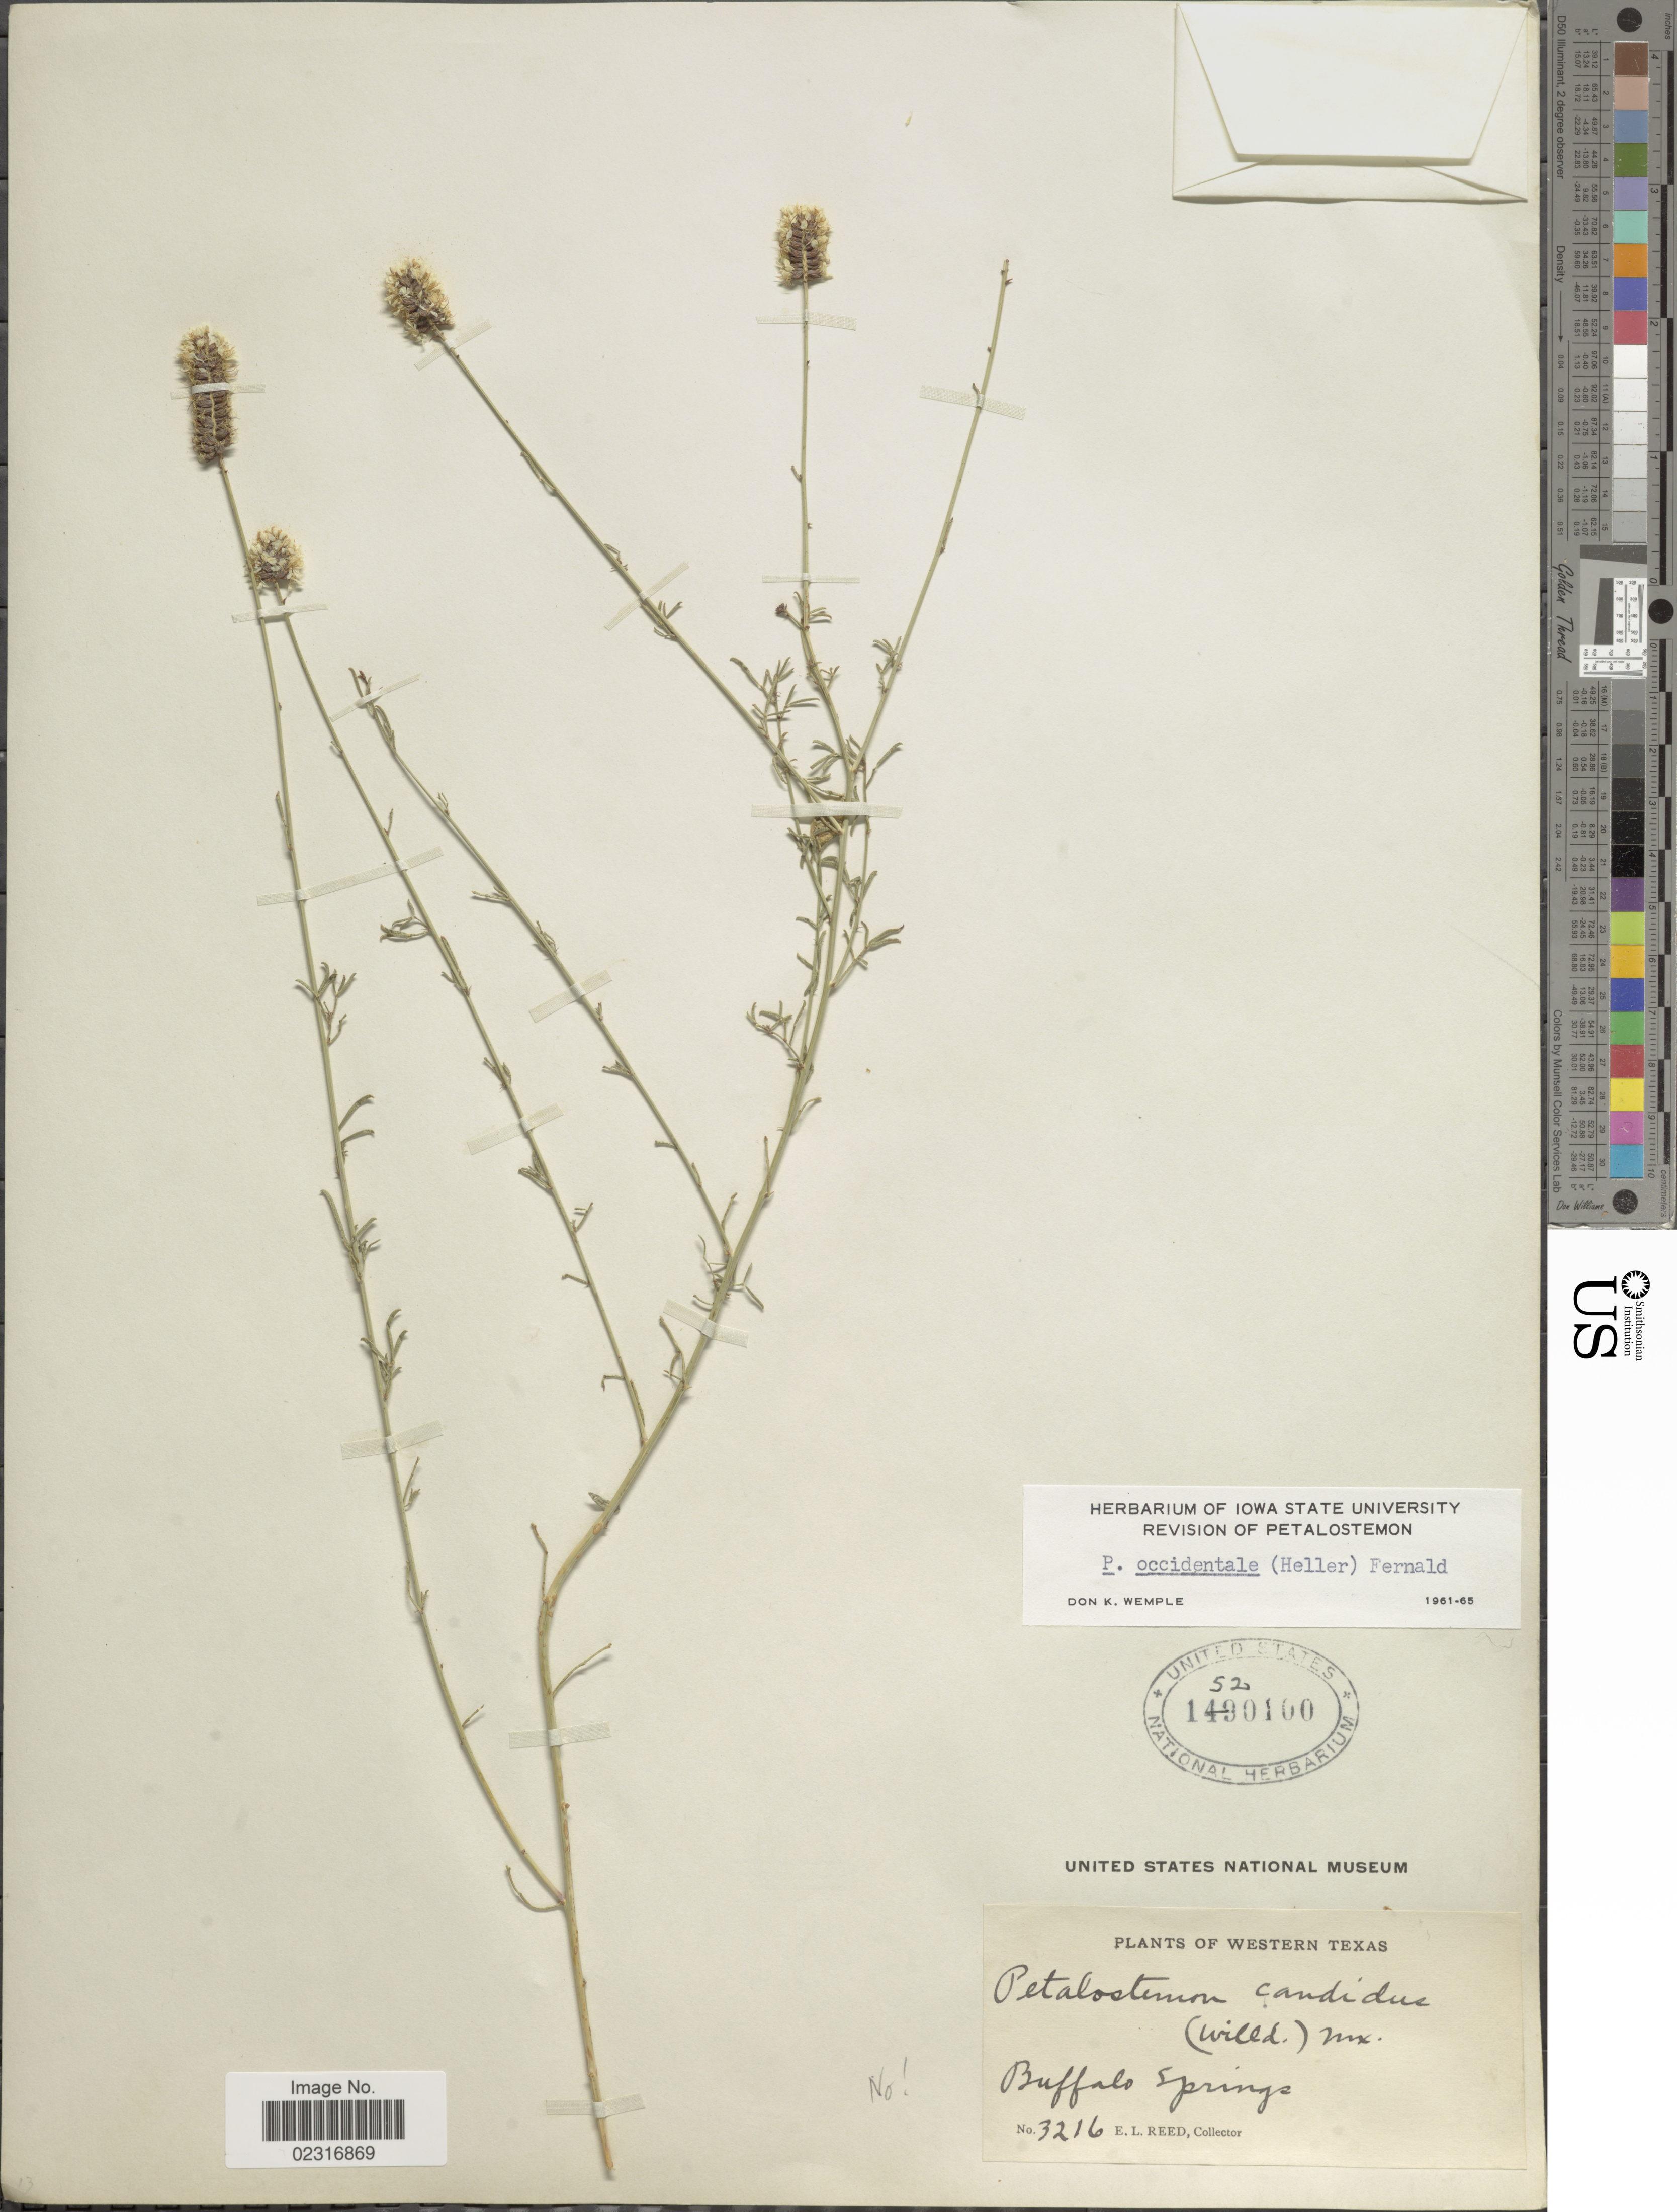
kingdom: Plantae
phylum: Tracheophyta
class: Magnoliopsida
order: Fabales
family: Fabaceae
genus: Dalea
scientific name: Dalea candida var. oligophylla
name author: (Torr) Shinners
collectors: E. Reed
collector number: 3216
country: United States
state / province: Texas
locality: Western Texas. Buffalo Springs.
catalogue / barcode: US 1520100